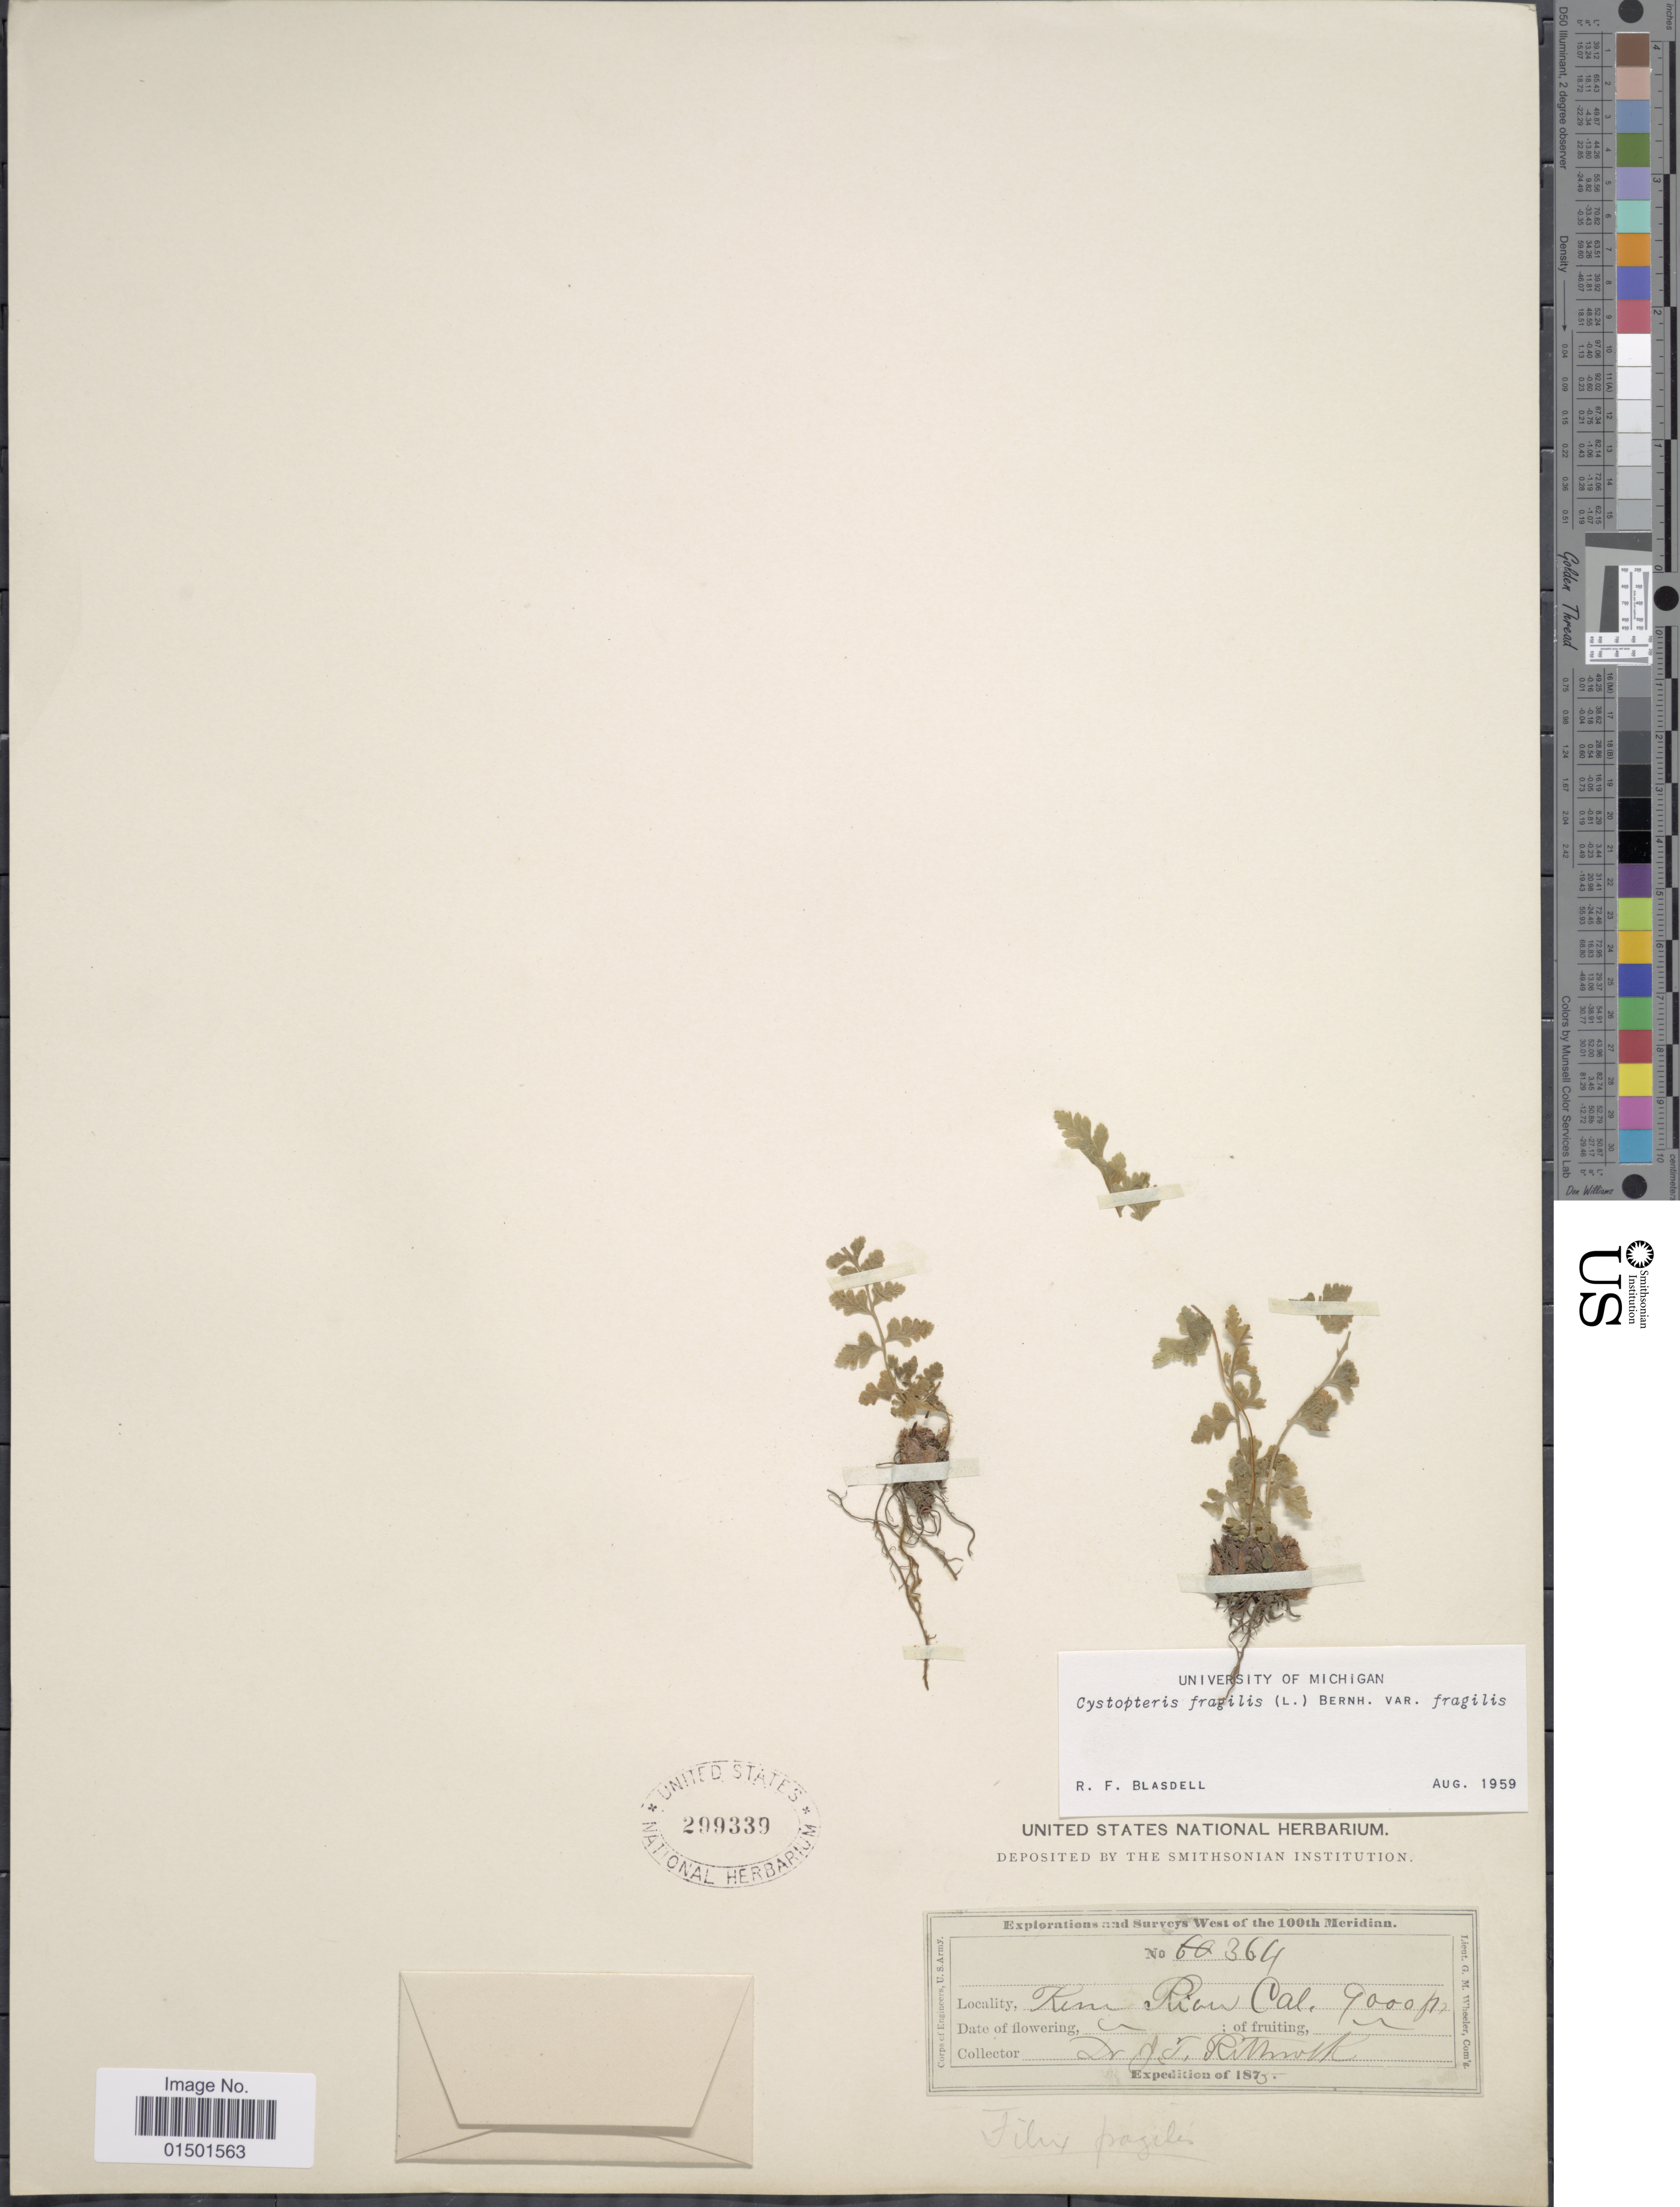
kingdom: Plantae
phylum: Tracheophyta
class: Polypodiopsida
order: Polypodiales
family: Cystopteridaceae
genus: Cystopteris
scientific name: Cystopteris fragilis var. fragilis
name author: (L.) Bernh.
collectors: J. T. Rothrock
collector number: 364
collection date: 1875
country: United States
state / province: California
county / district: Kern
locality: Kern River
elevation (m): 2743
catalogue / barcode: US 299339